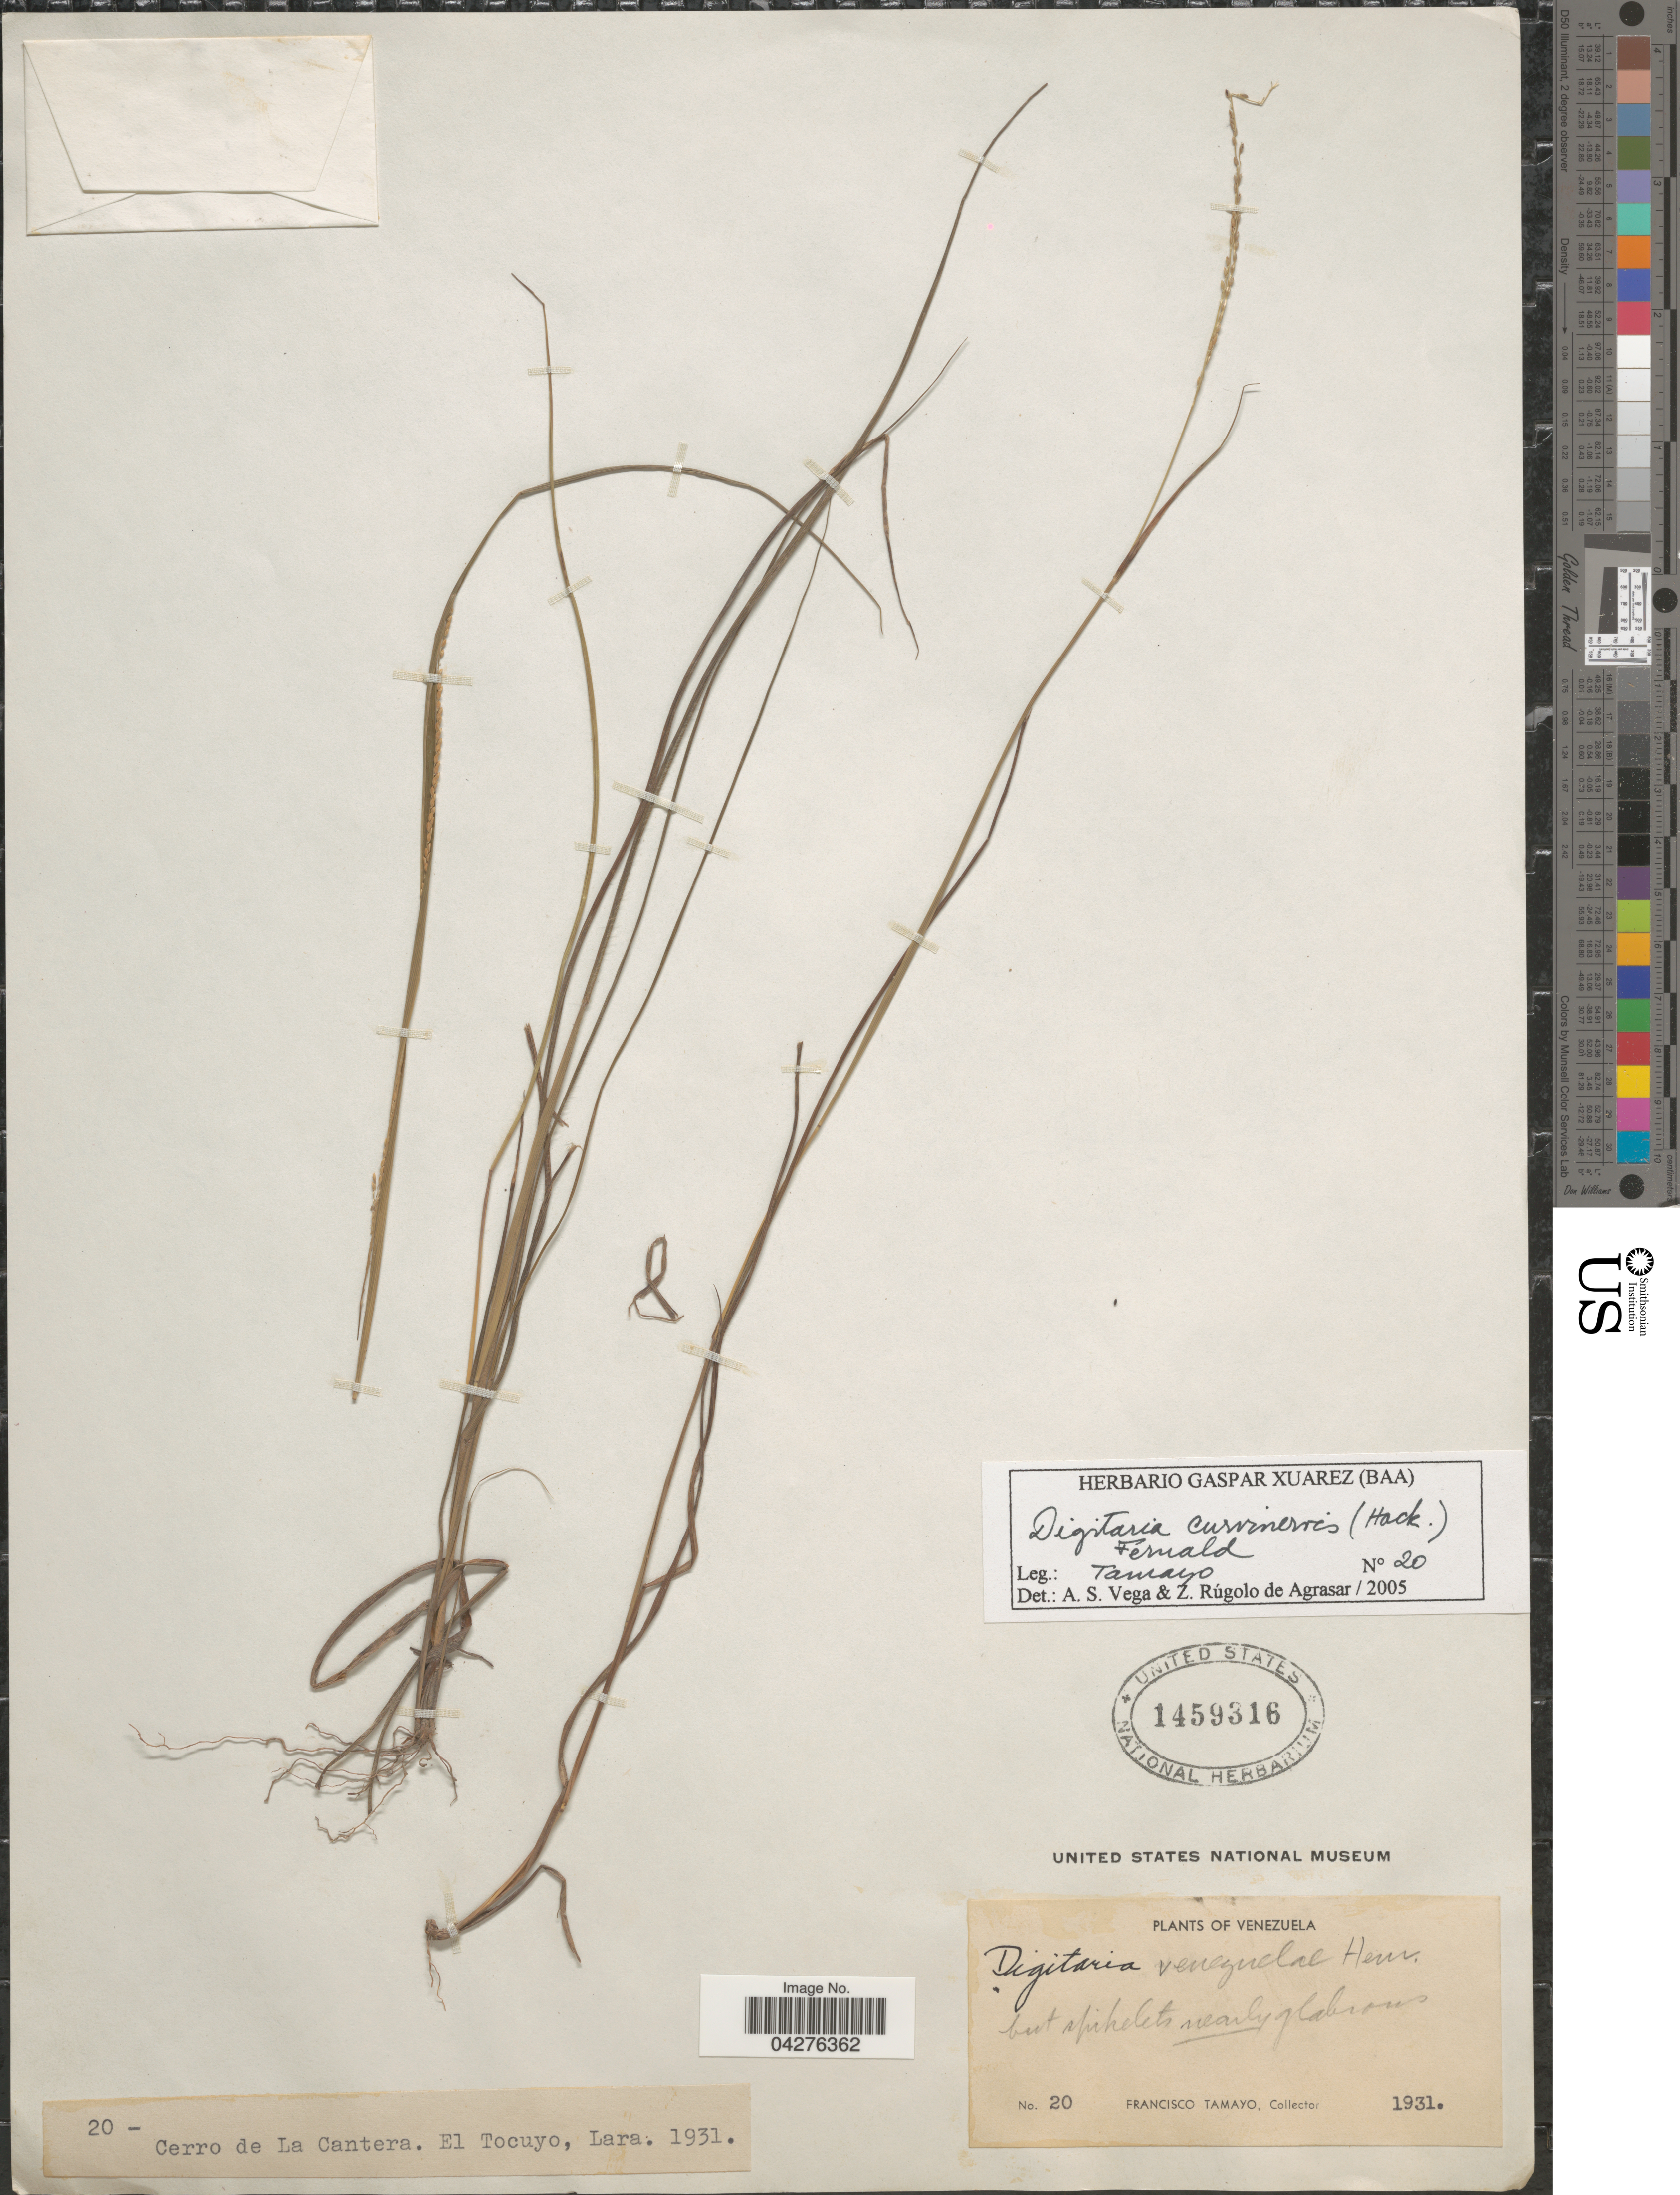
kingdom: Plantae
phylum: Tracheophyta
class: Liliopsida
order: Poales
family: Poaceae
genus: Digitaria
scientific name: Digitaria curvinervis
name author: (Hack.) Fernald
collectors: F. Tamayo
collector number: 20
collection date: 1931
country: Venezuela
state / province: Lara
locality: Cerro de la Cantera. El Tocuyo.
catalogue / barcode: US 1459316